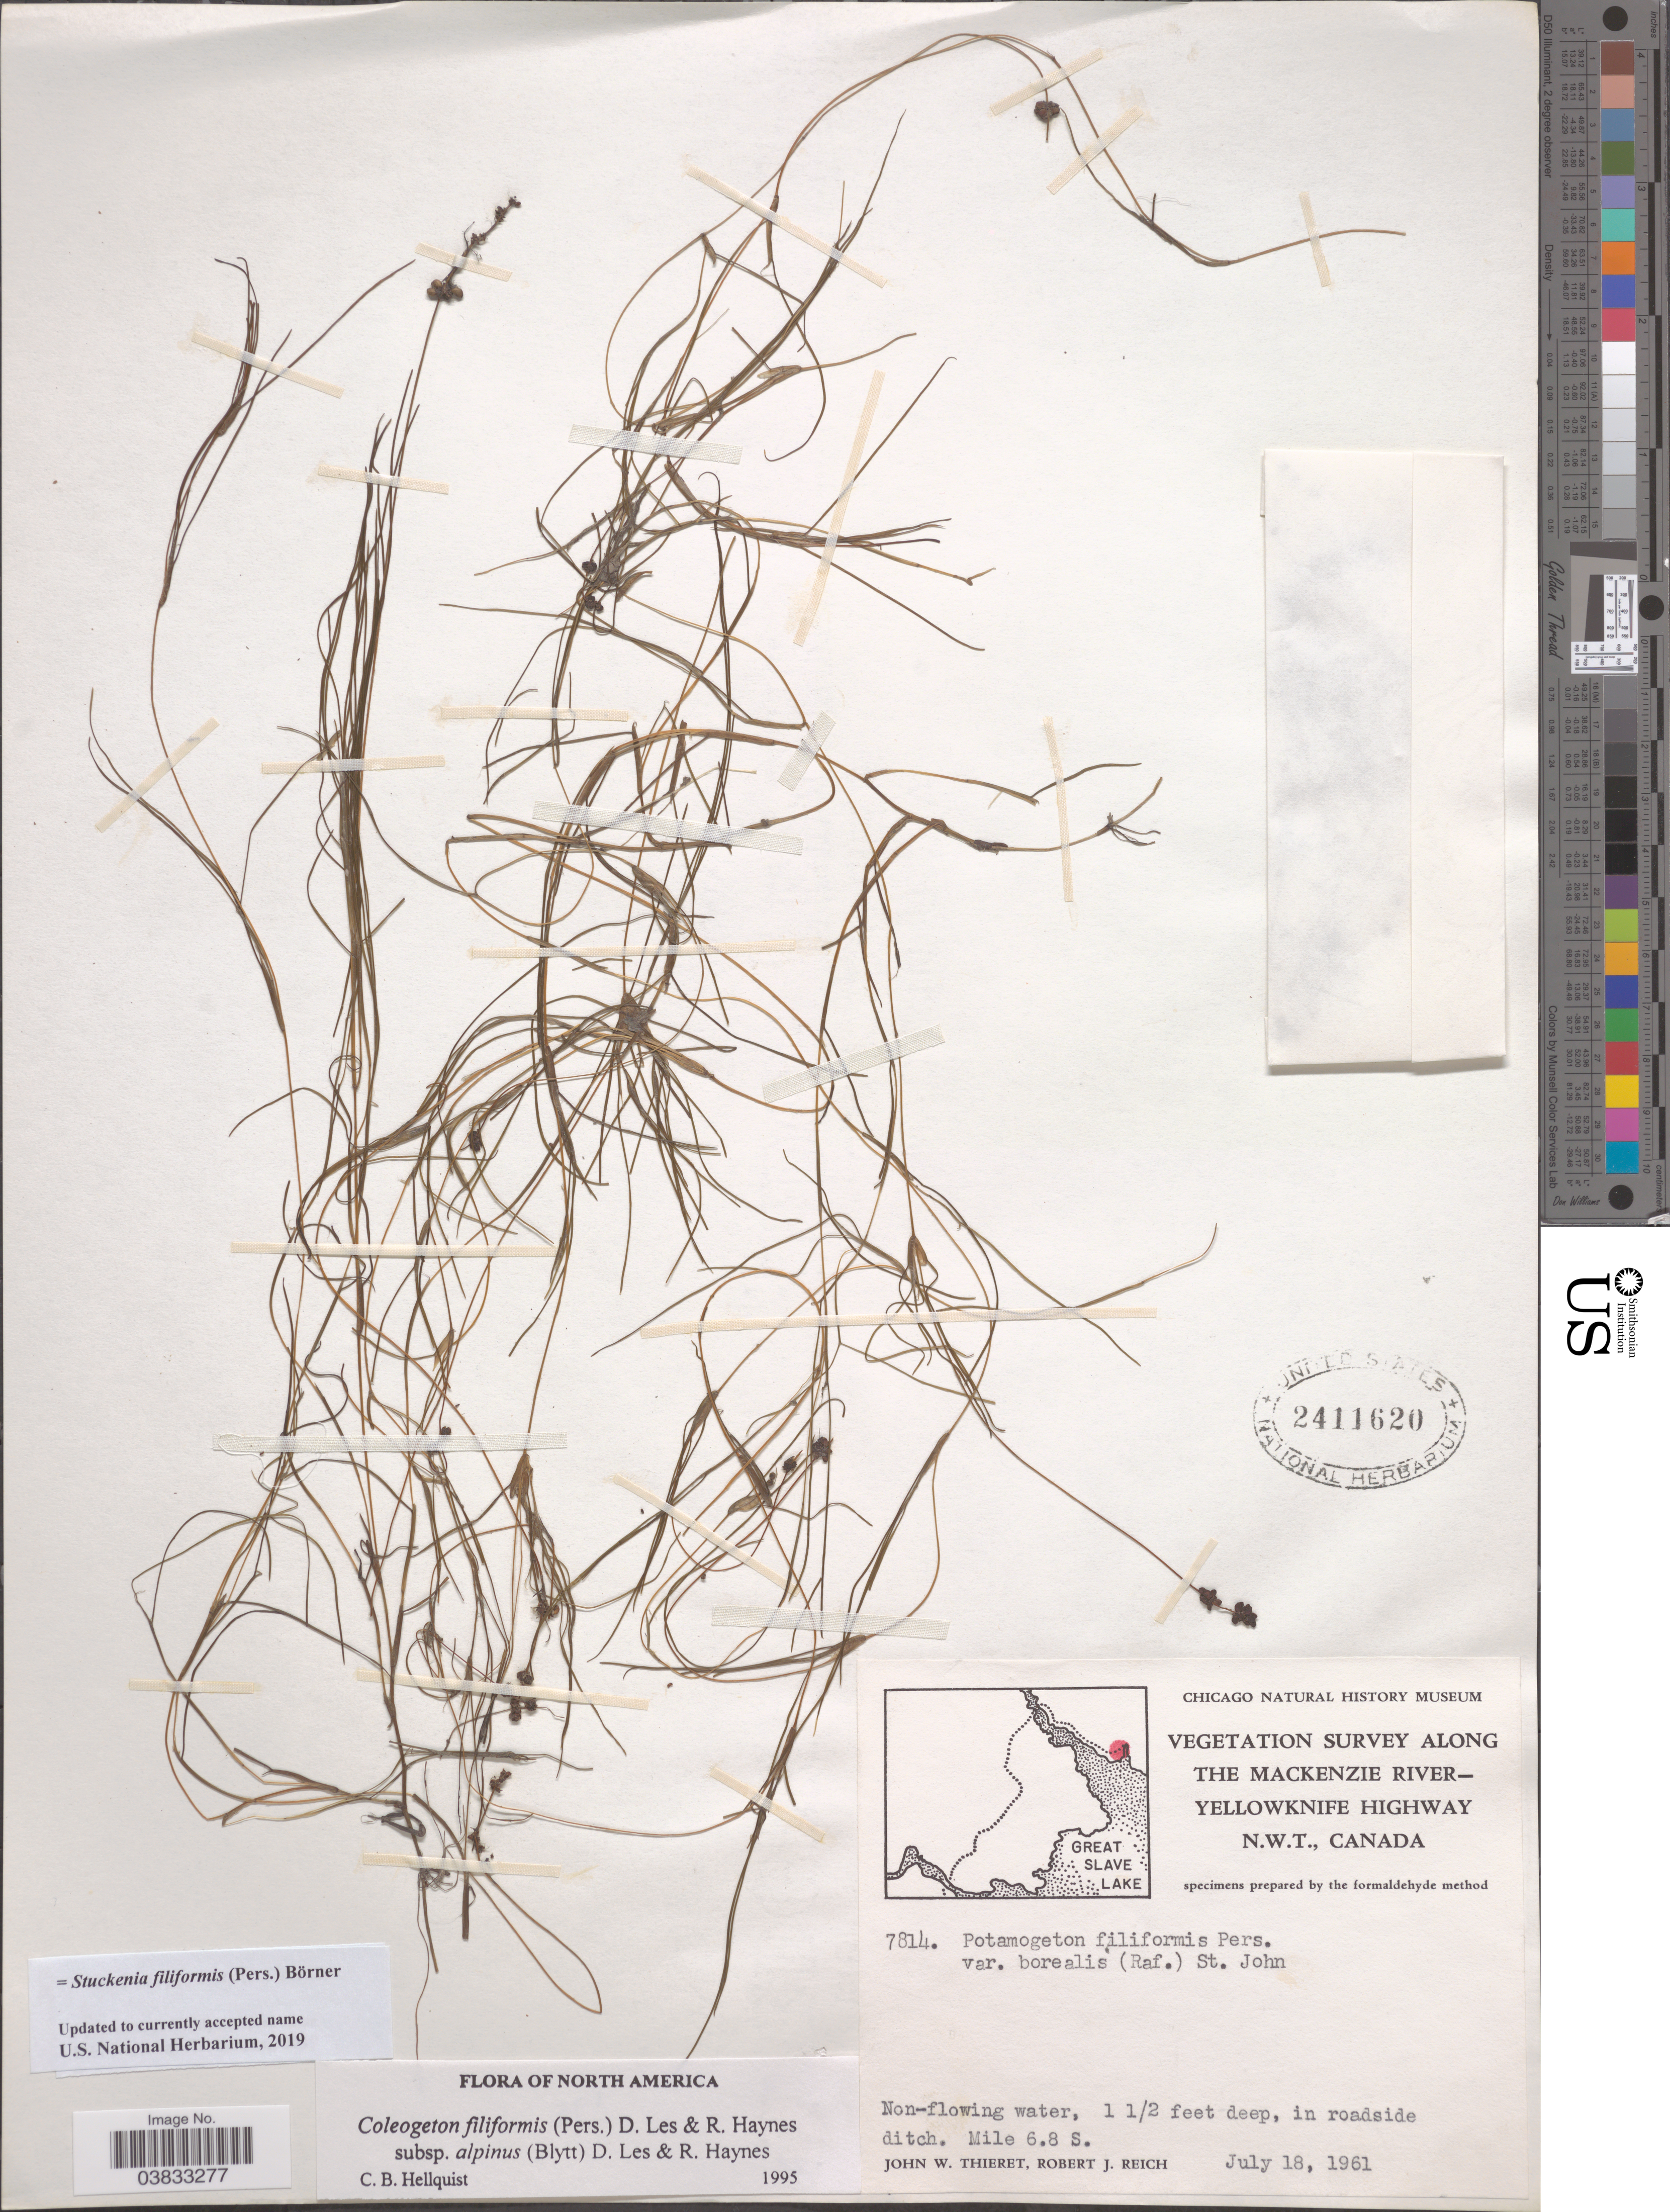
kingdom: Plantae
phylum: Tracheophyta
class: Liliopsida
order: Alismatales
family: Potamogetonaceae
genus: Stuckenia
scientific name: Stuckenia filiformis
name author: (Pers.) Börner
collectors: J. W. Thieret & R. Reich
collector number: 7814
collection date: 1961-07-18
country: Canada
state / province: Northwest Territories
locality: Along The Mackenzie River-Yellowknife Highway N.W.T. Mile 6.8 S.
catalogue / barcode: US 2411620